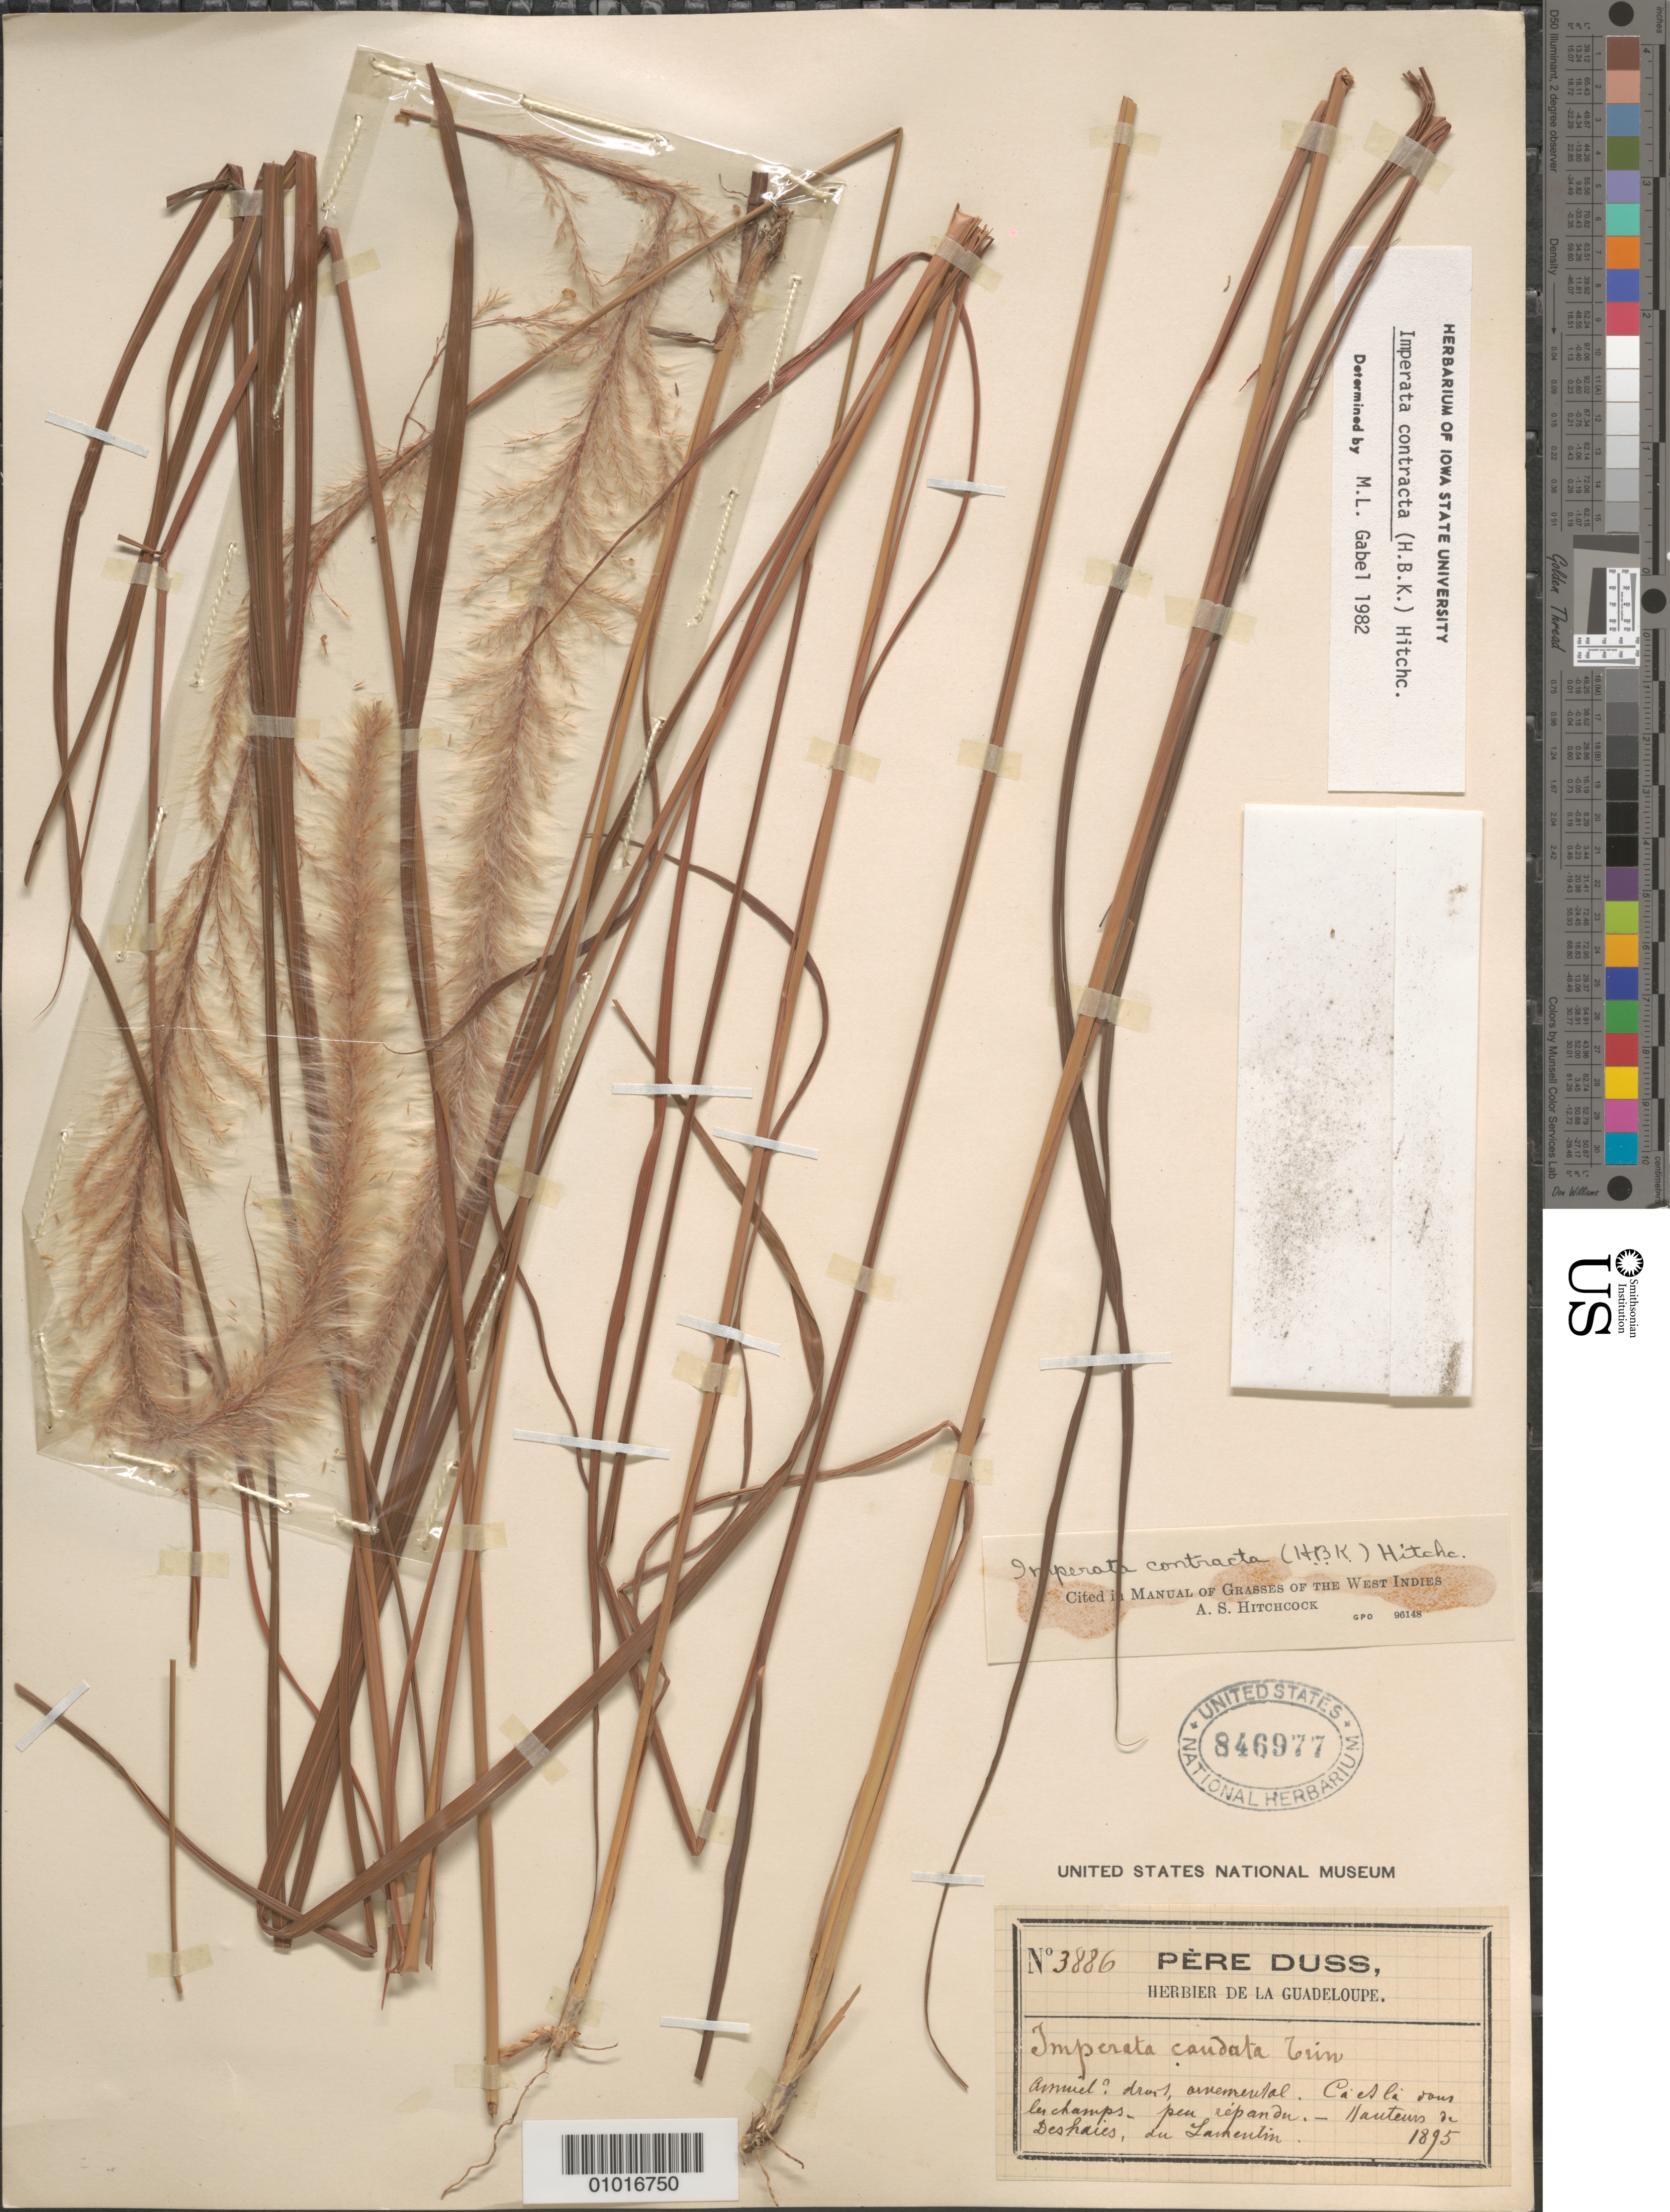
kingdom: Plantae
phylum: Tracheophyta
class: Liliopsida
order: Poales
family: Poaceae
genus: Imperata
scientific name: Imperata contracta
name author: (Kunth) Hitchc.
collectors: Père Duss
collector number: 3886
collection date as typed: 01 Jan 1895 to 31 Dec 1895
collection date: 1895-01-01/1895-12-31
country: Guadeloupe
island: Basse Terre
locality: Deshaies, Lamentin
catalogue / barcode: US 846977